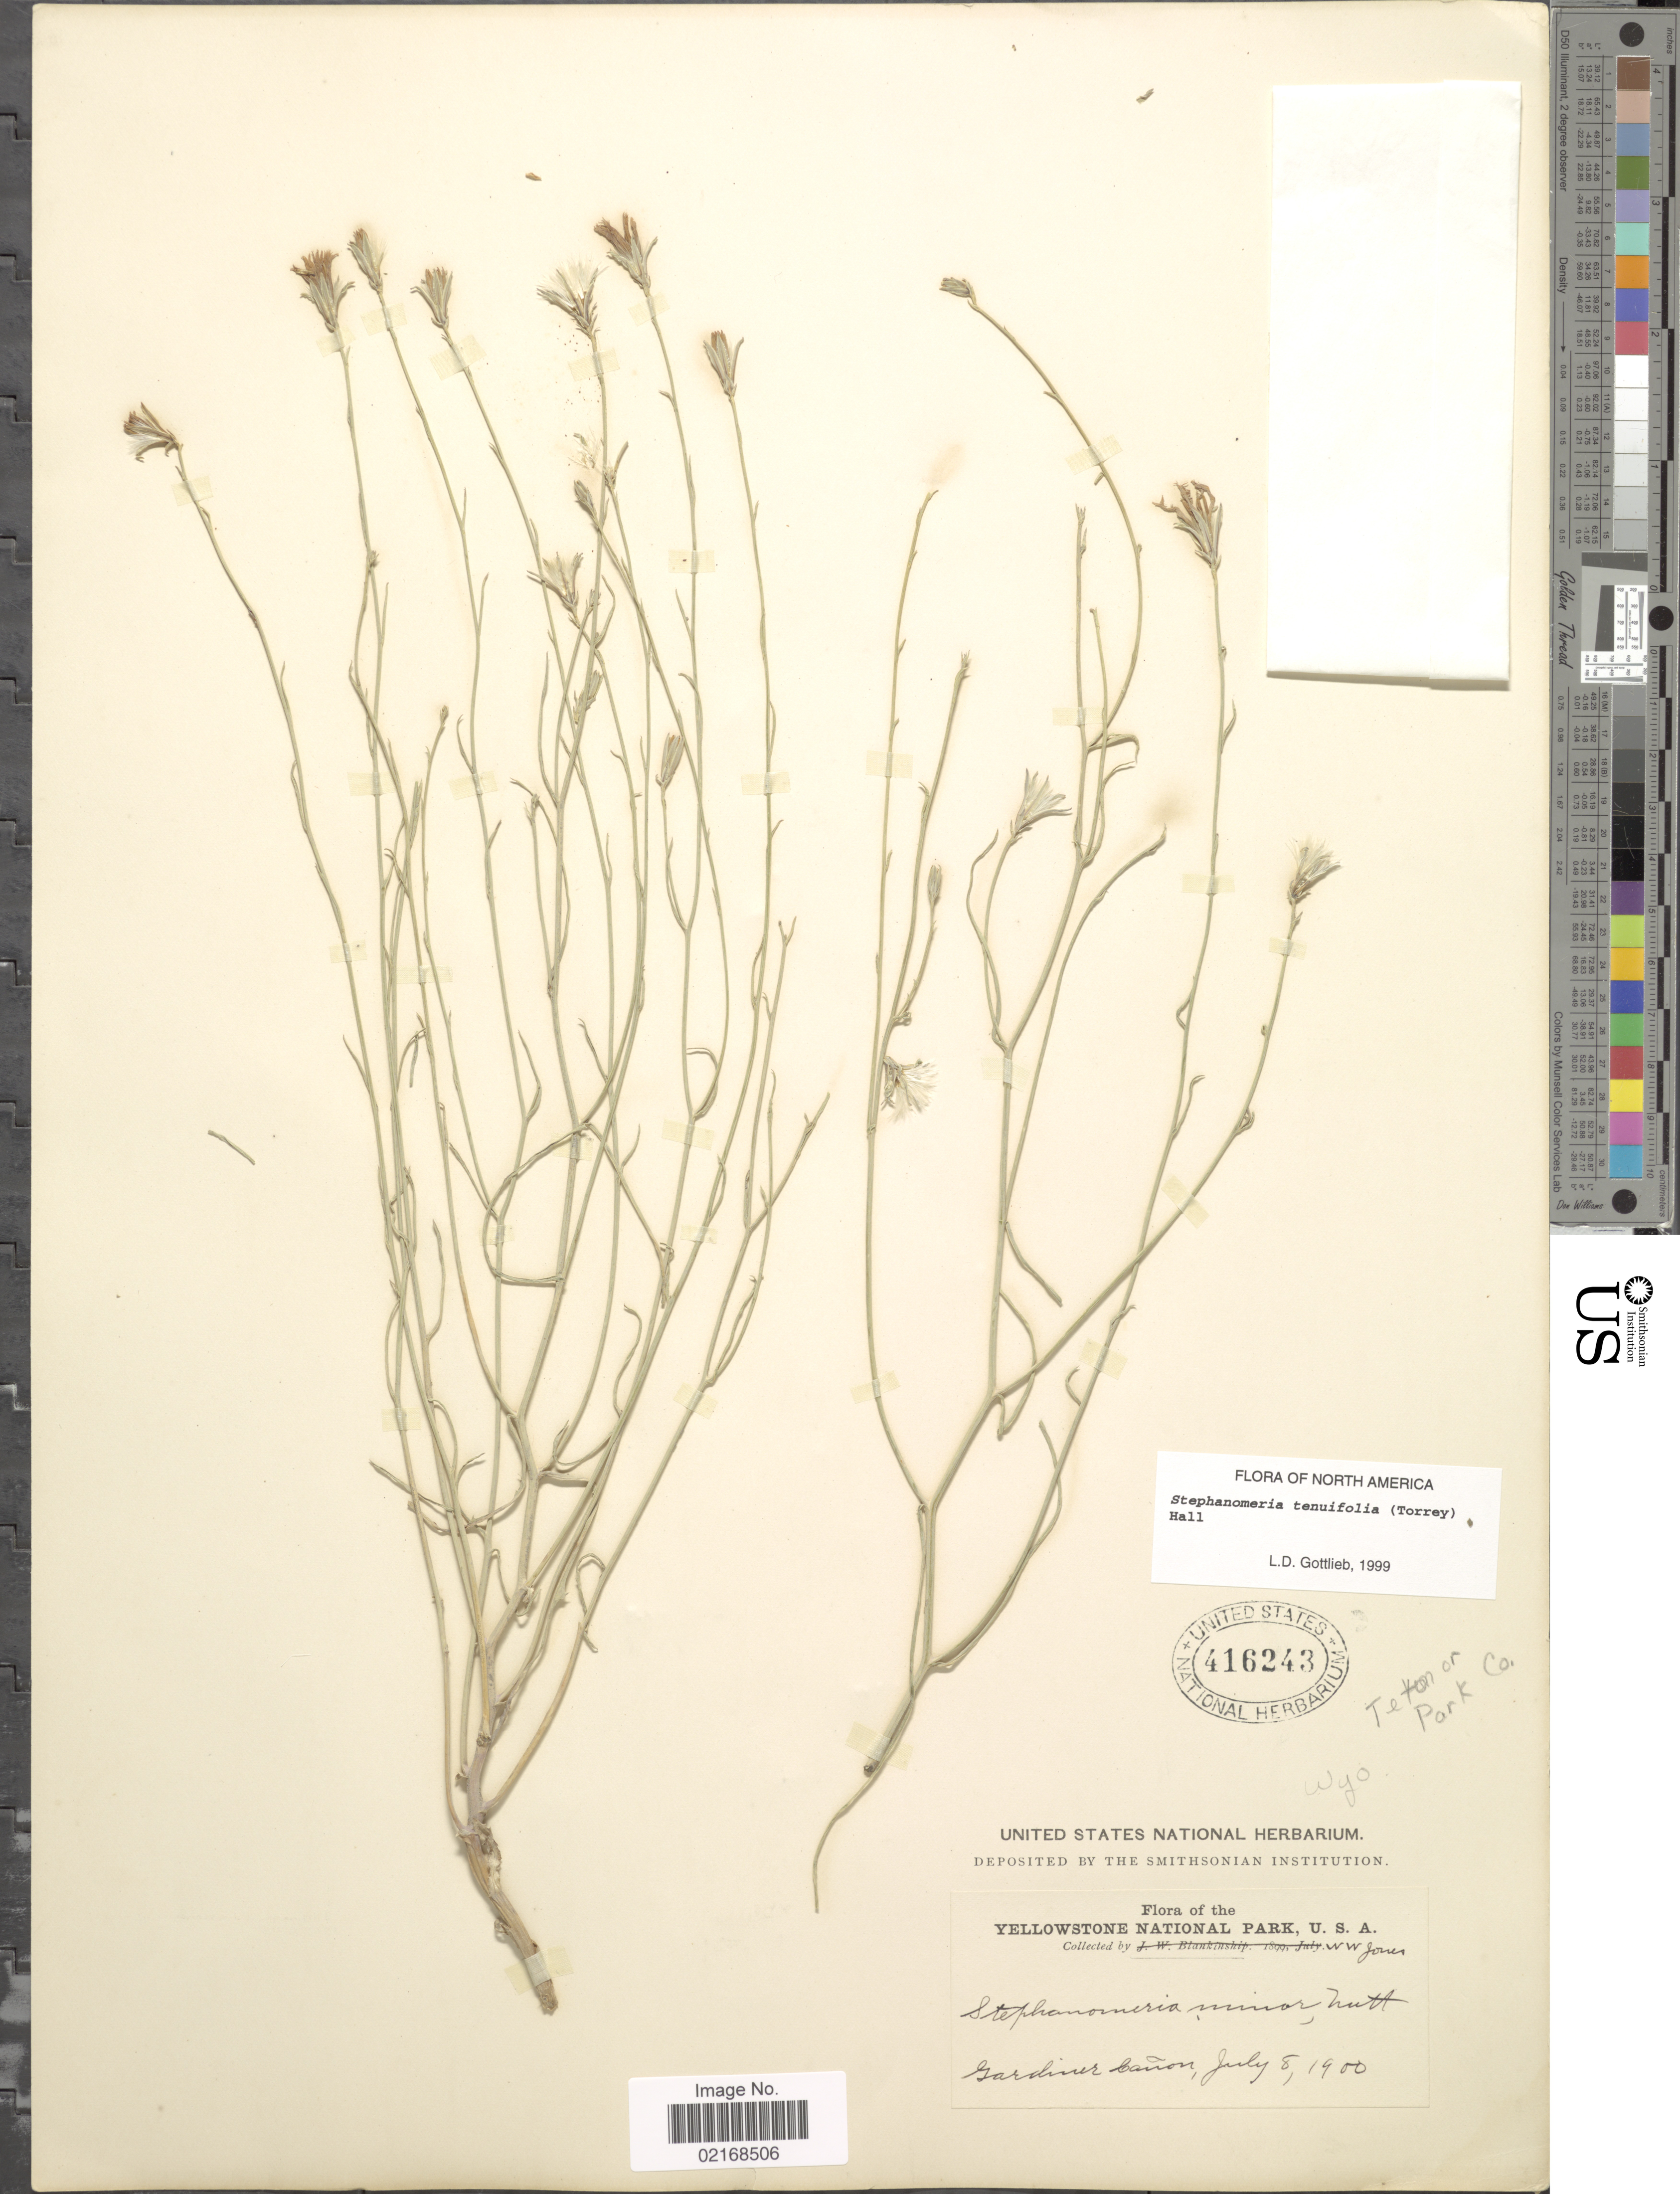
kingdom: Plantae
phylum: Tracheophyta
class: Magnoliopsida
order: Asterales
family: Asteraceae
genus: Stephanomeria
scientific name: Stephanomeria tenuifolia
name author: (Torr.) H.M. Hall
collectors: W. W. Jones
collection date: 1900-07-05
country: United States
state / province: Montana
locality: Yellowstone National Park, Gardner Canyon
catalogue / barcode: US 416243